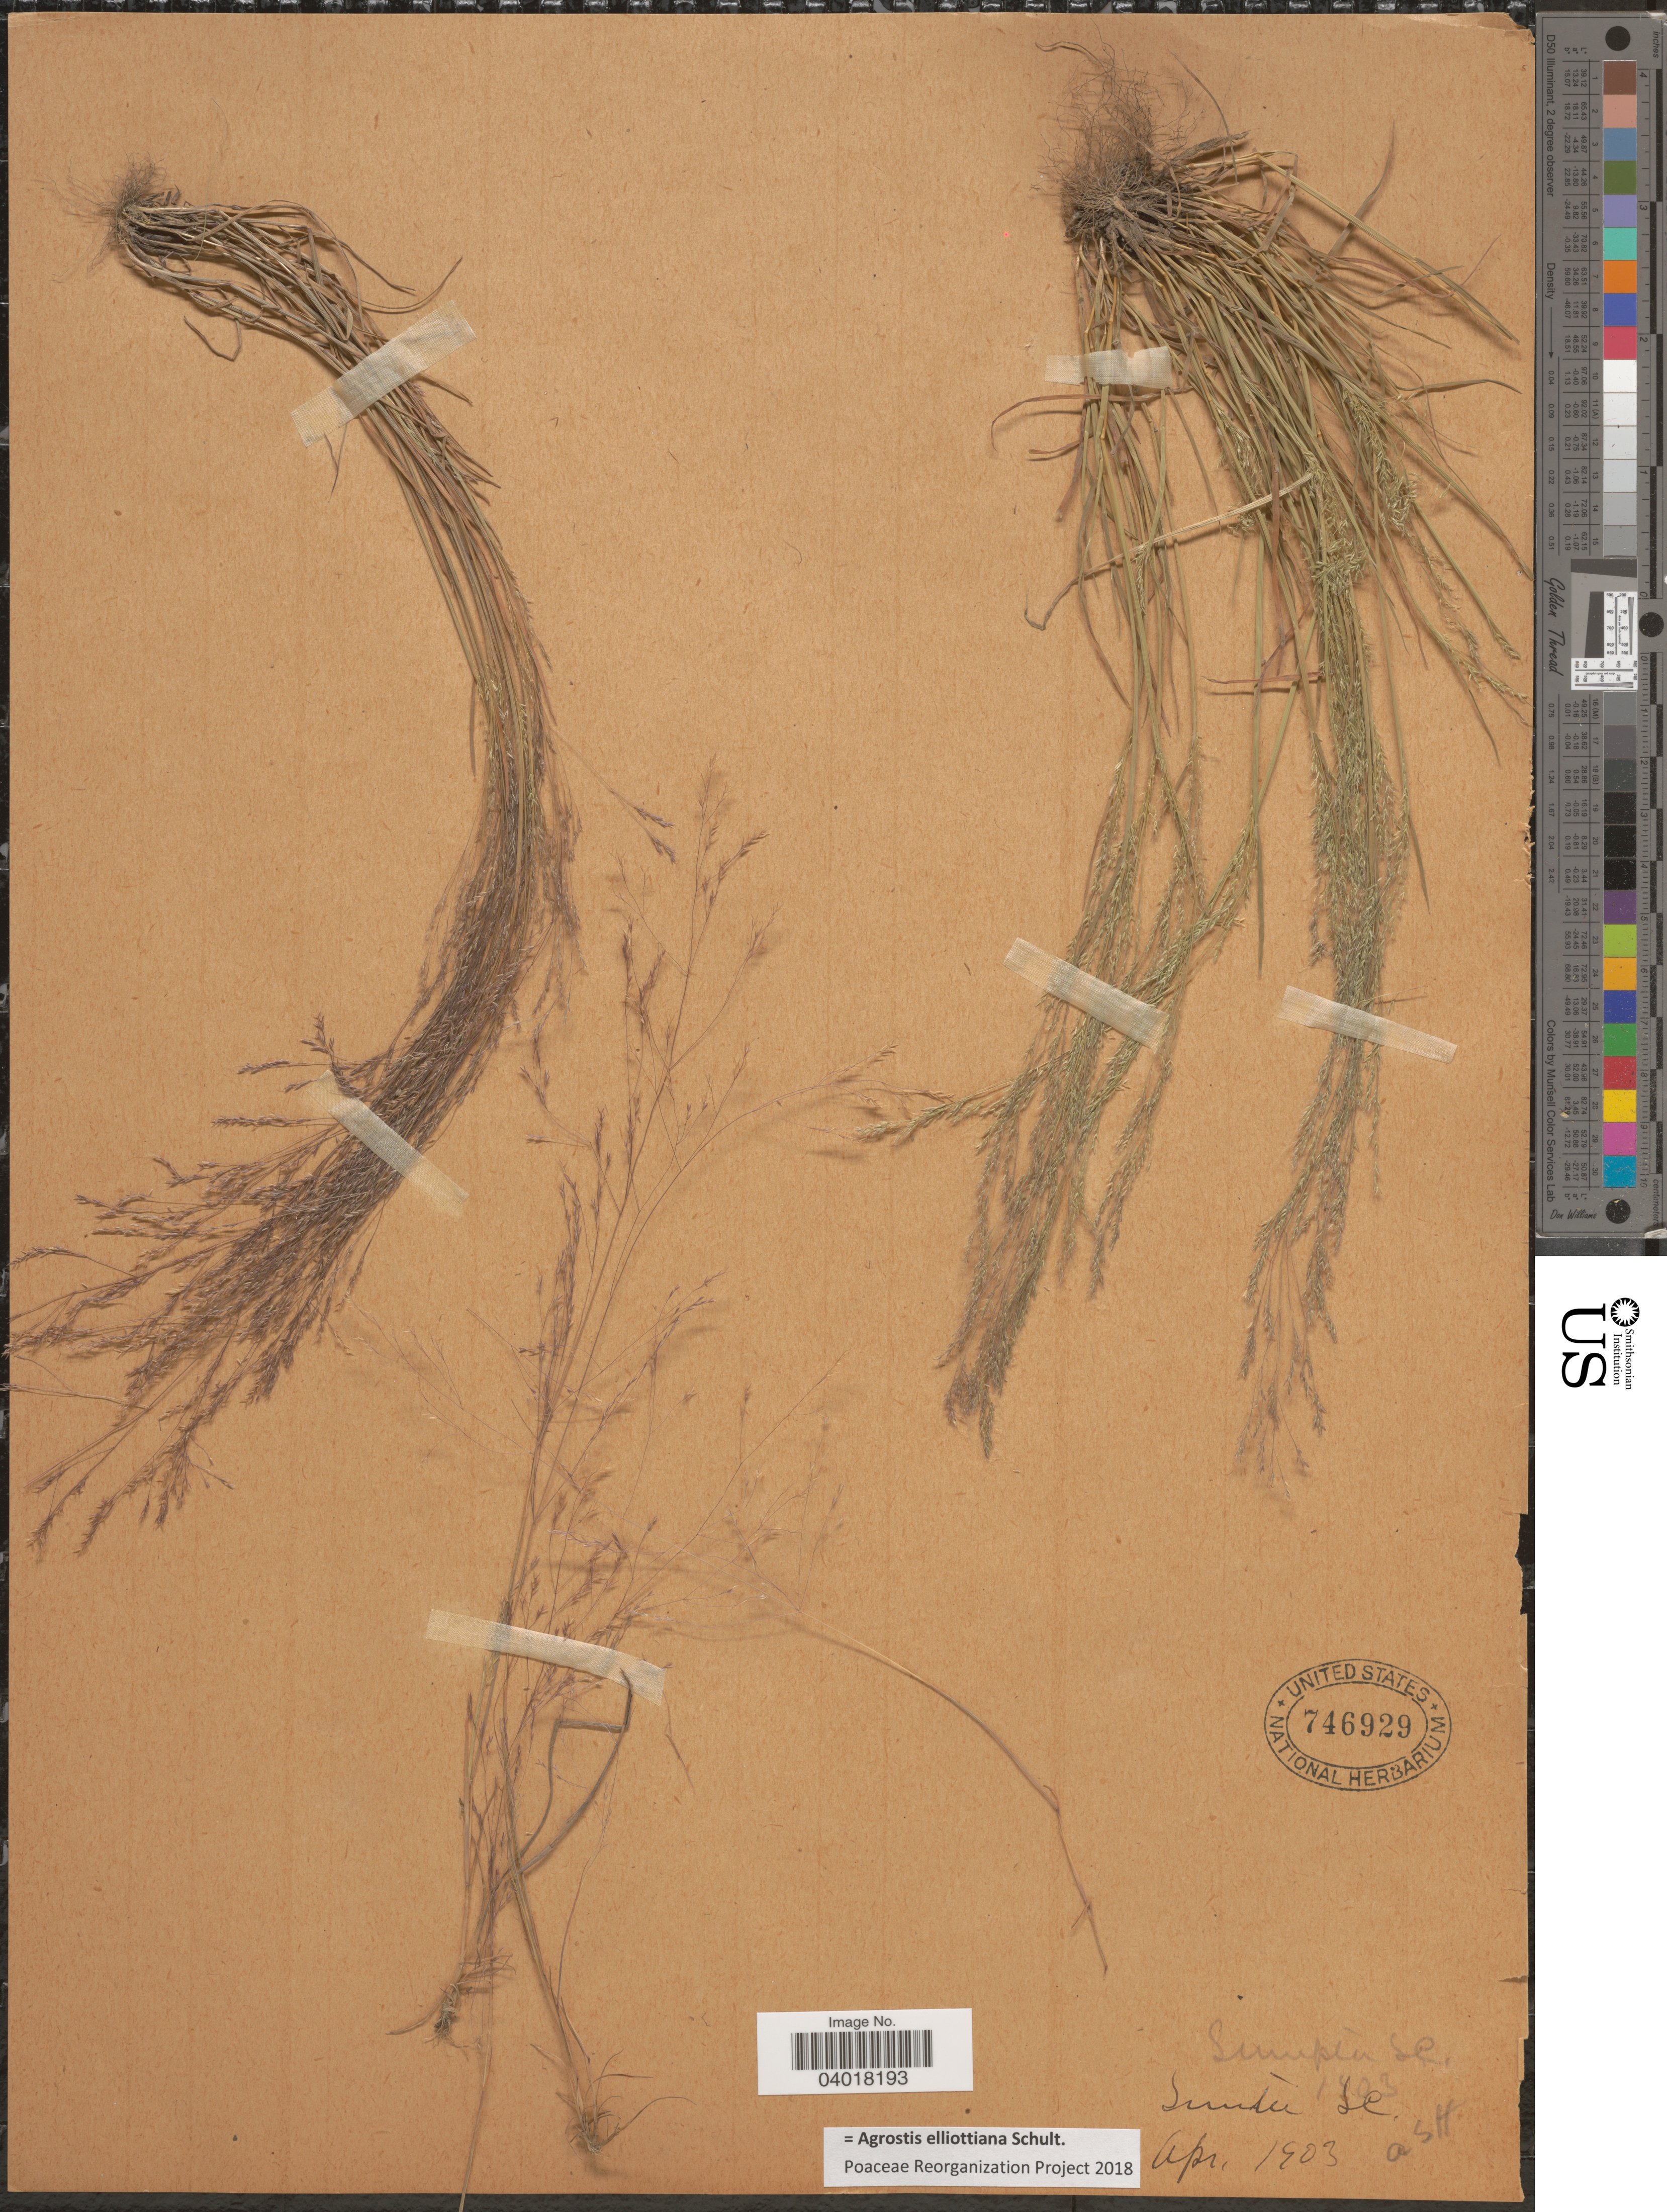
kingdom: Plantae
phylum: Tracheophyta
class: Liliopsida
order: Poales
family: Poaceae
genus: Agrostis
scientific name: Agrostis elliottiana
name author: Schult.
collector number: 1403*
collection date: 1903-04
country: United States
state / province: South Carolina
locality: Sumter.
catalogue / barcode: US 746929